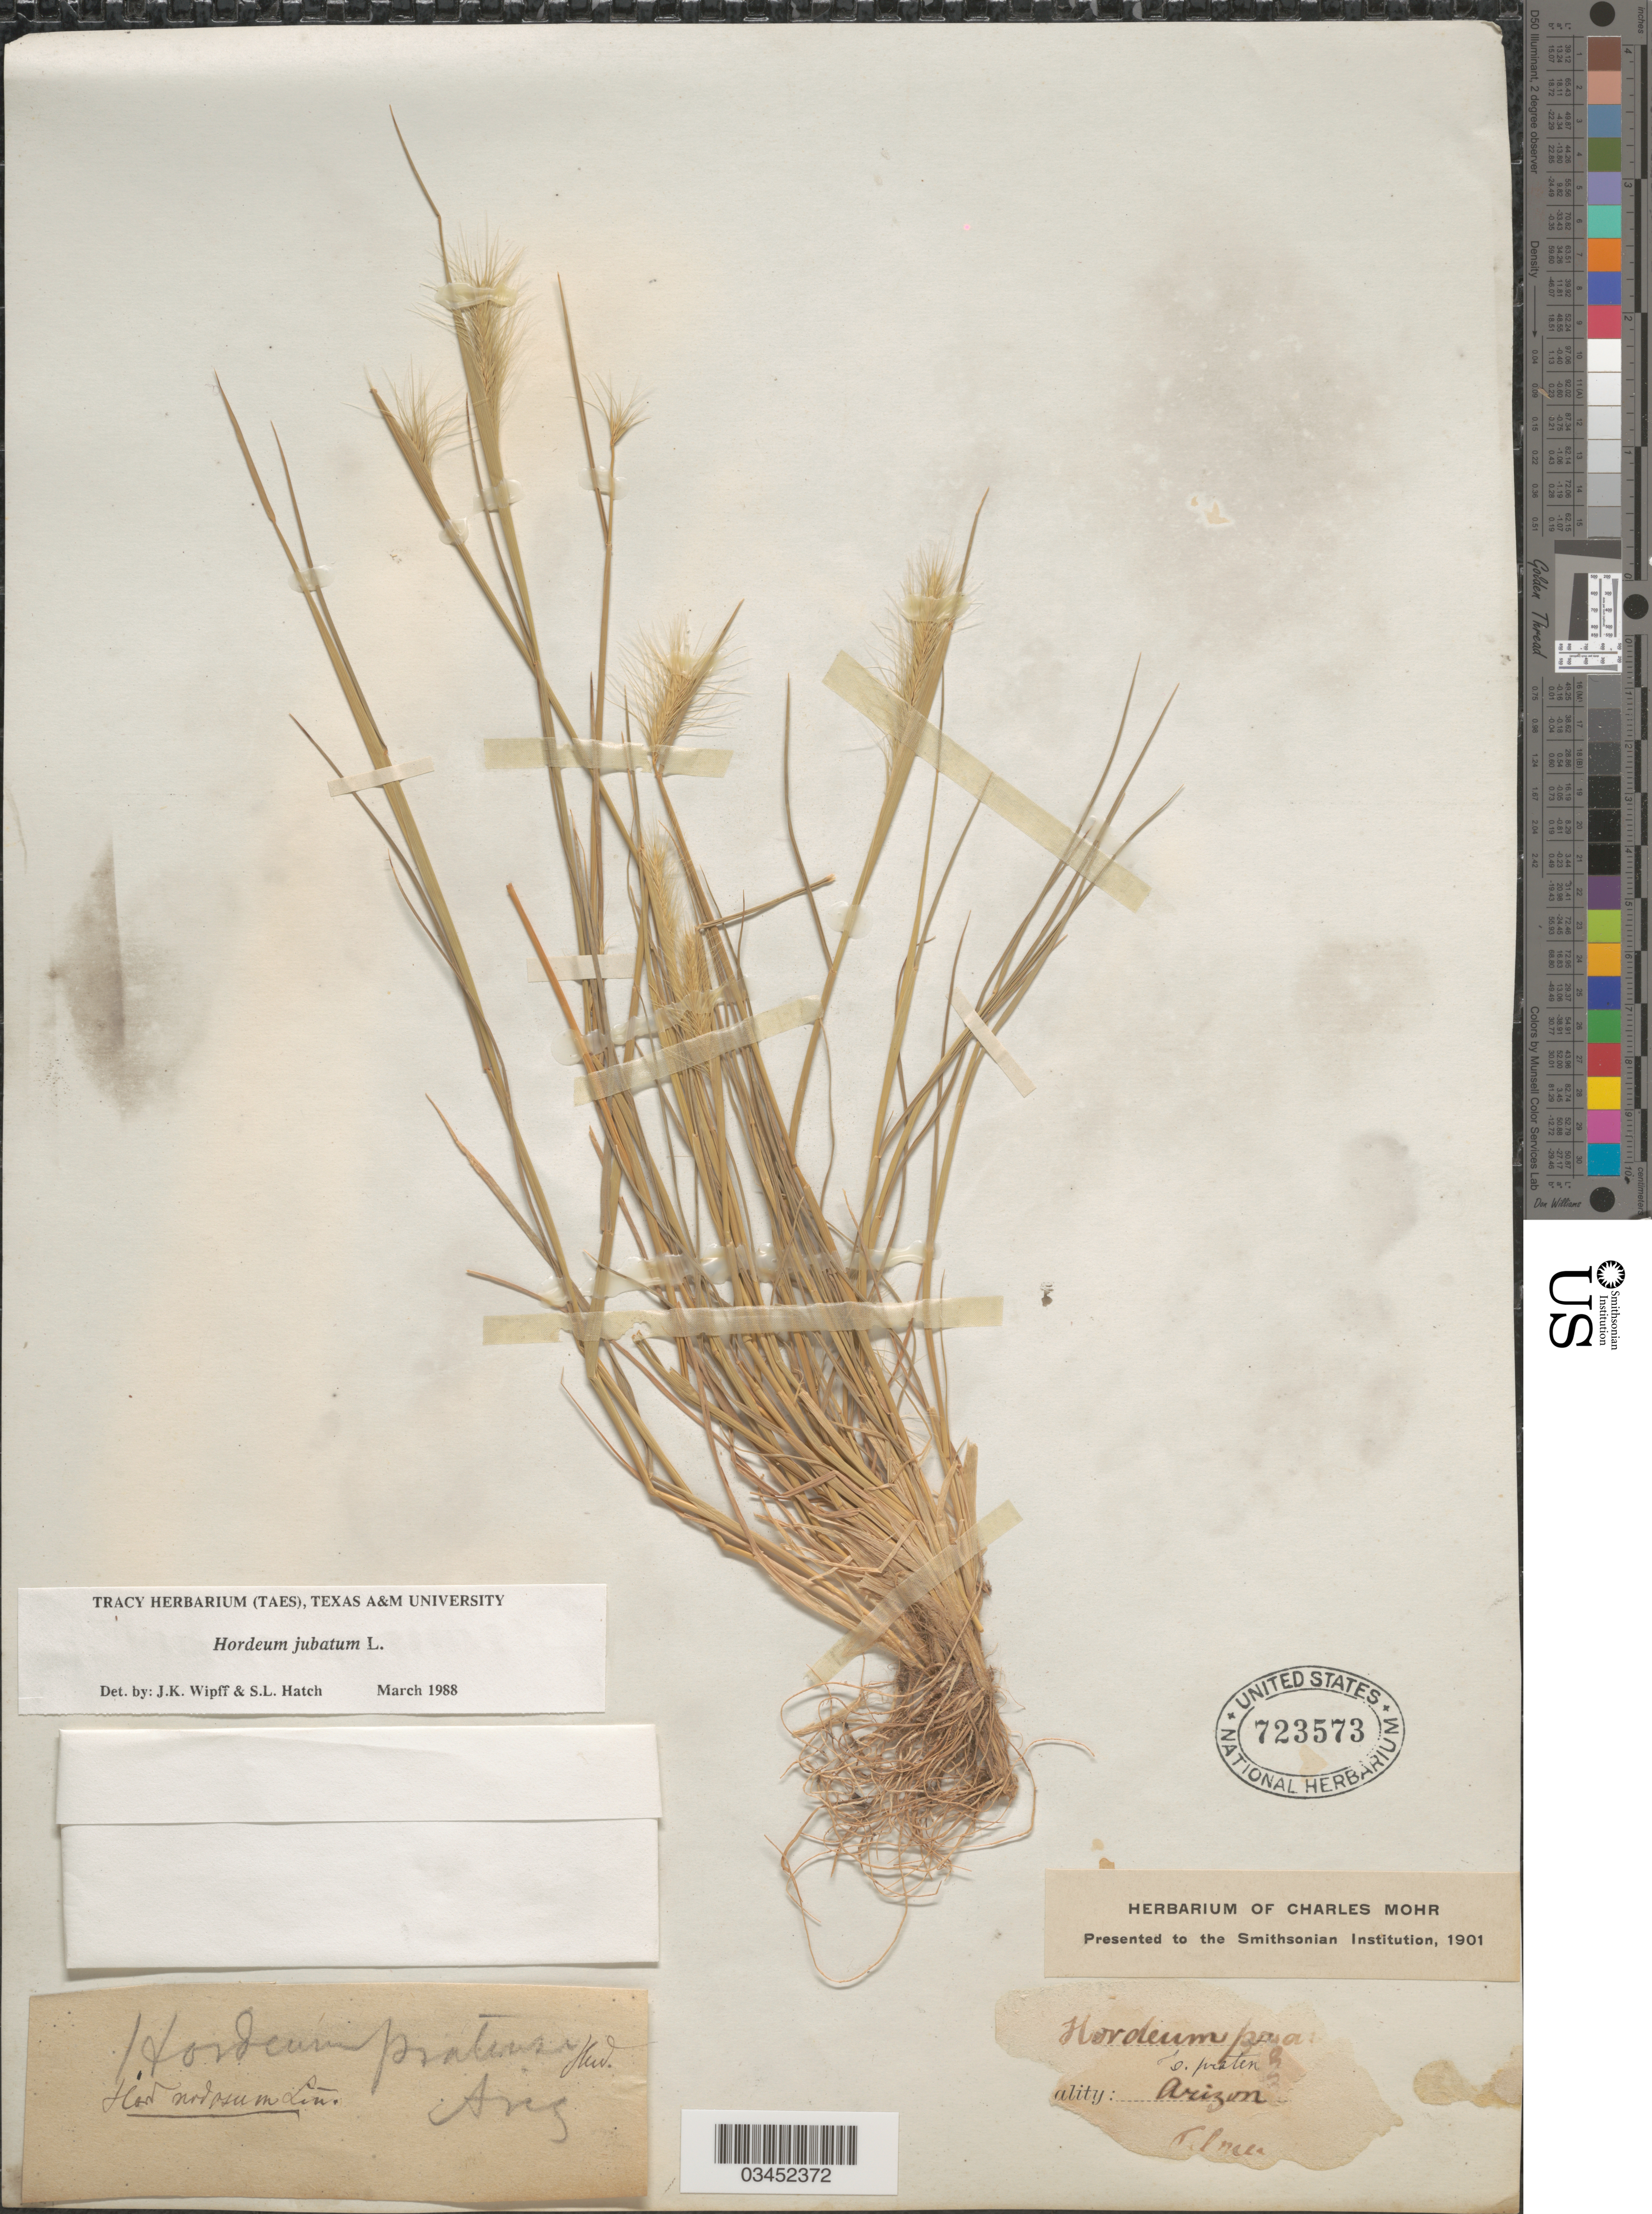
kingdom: Plantae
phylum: Tracheophyta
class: Liliopsida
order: Poales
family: Poaceae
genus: Hordeum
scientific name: Hordeum jubatum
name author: L.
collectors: Elmer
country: United States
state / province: Arizona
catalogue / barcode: US 723573